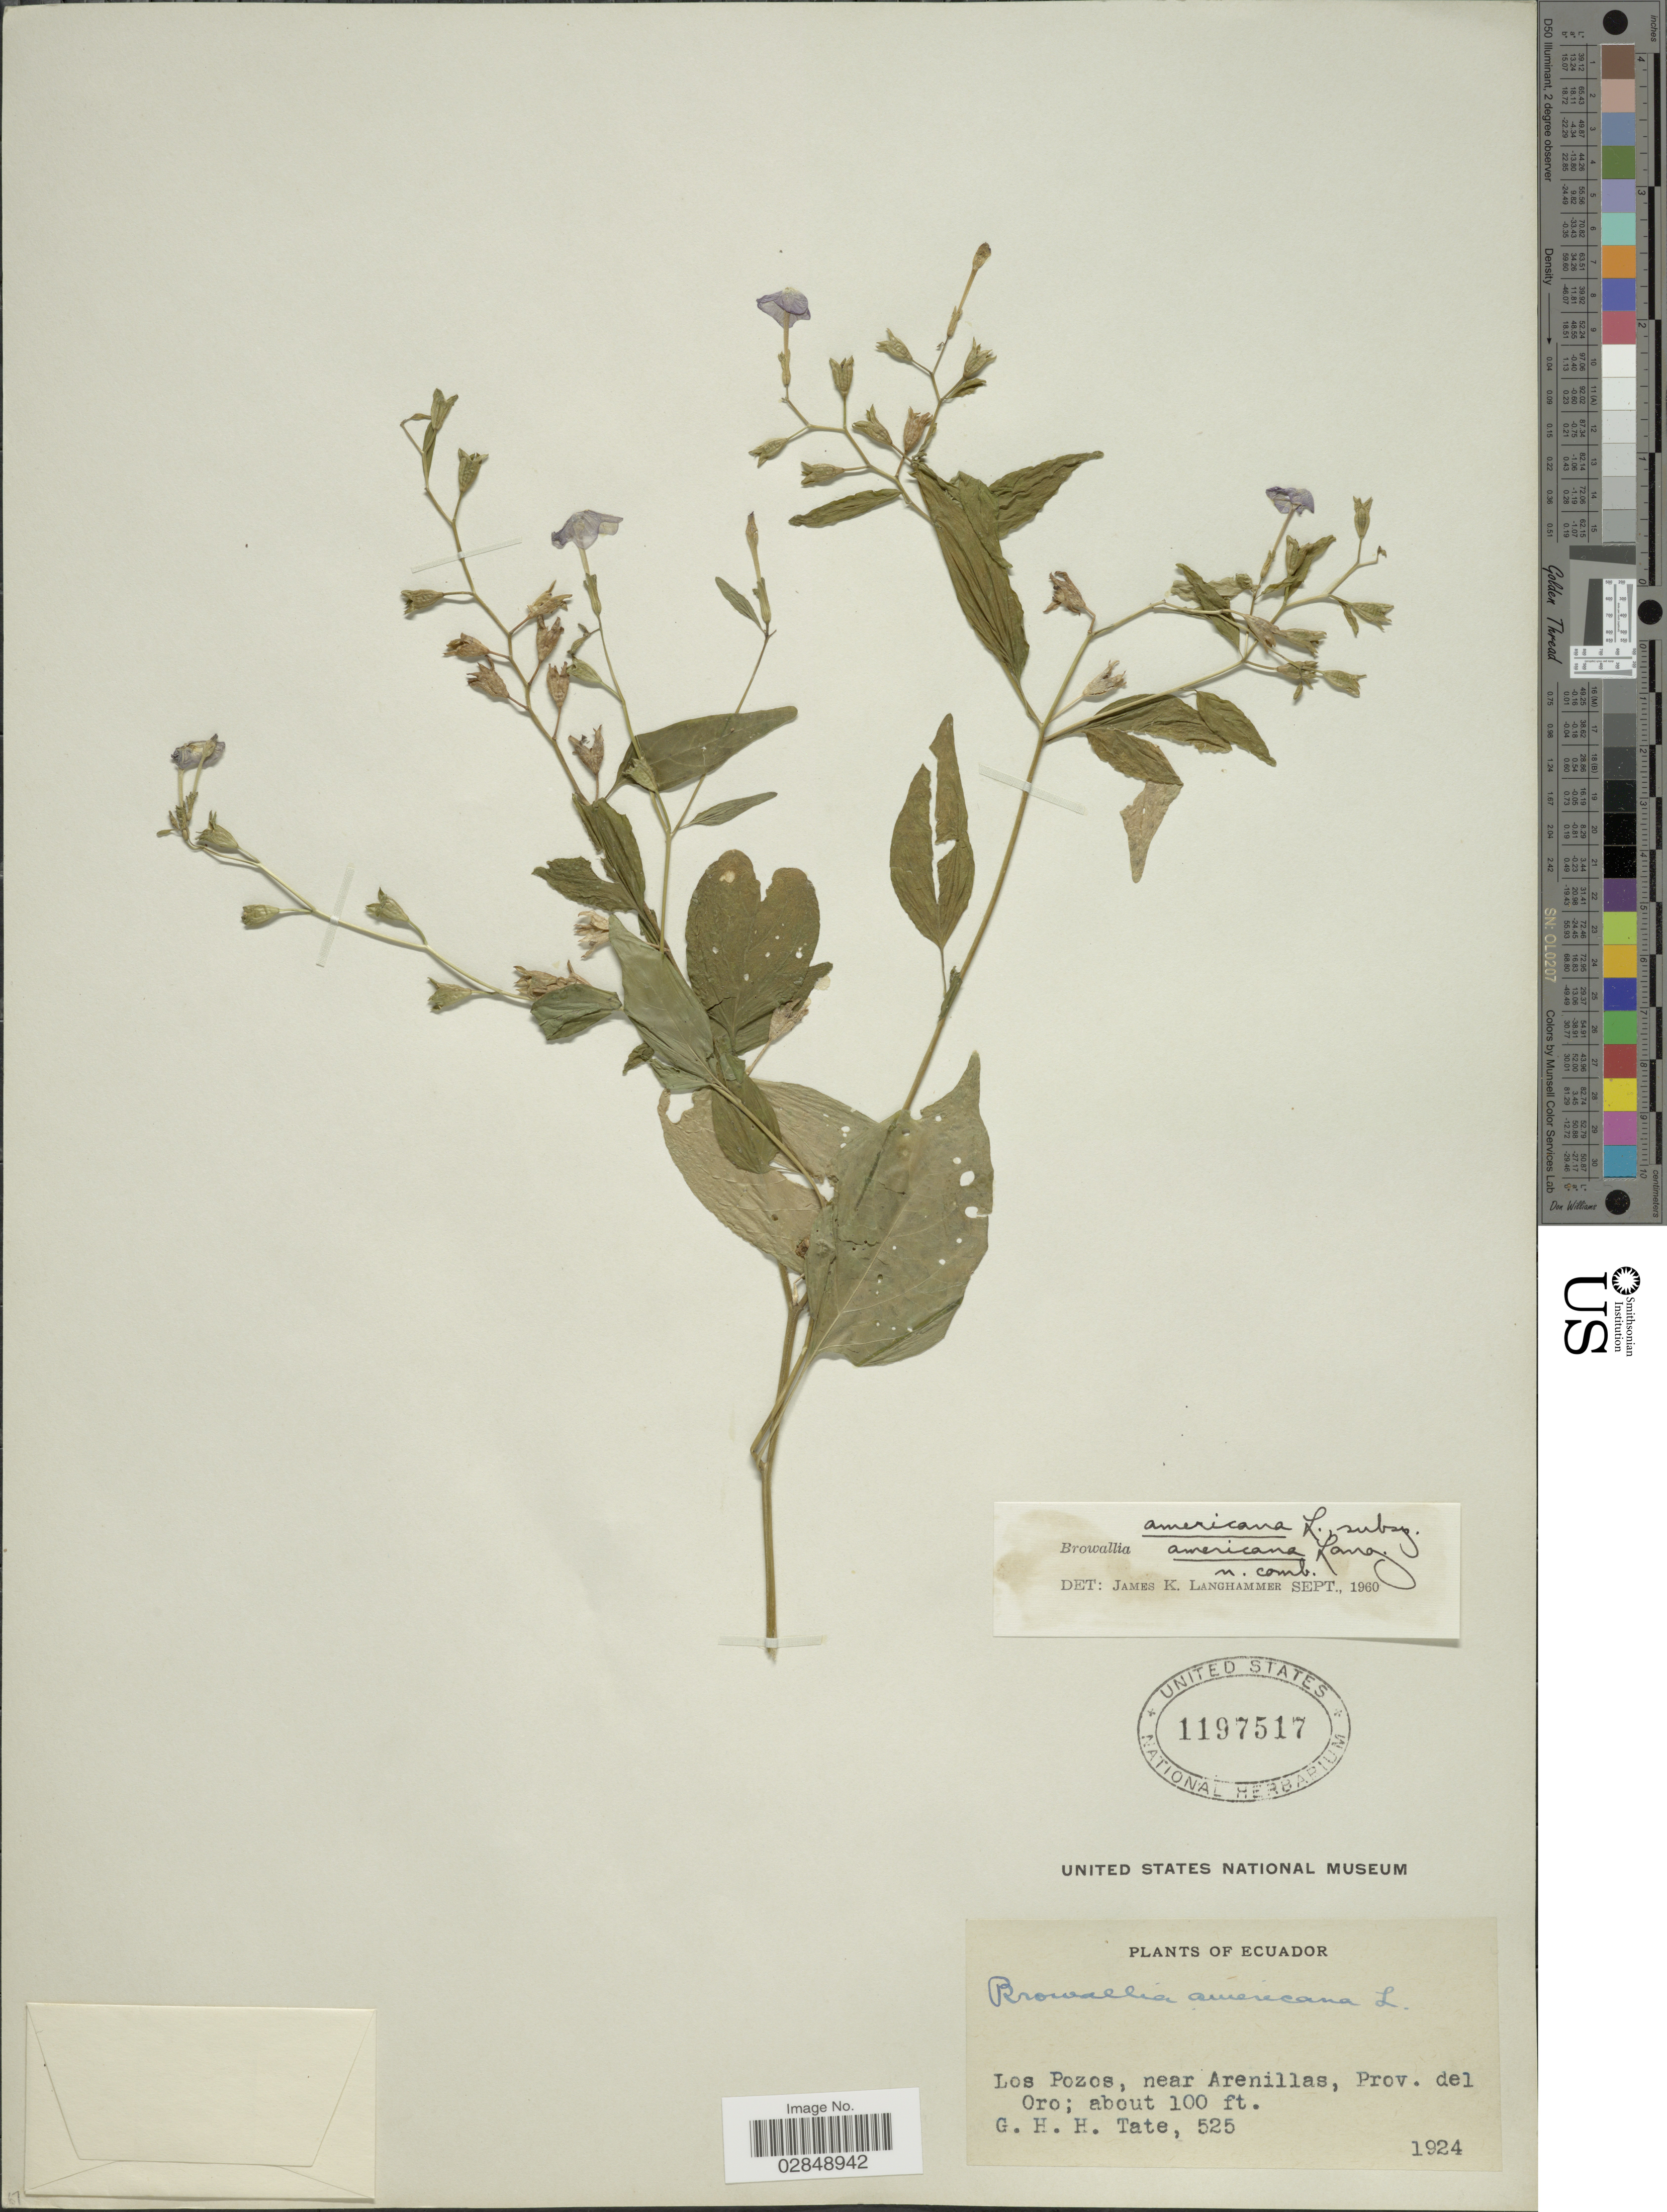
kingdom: Plantae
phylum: Tracheophyta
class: Magnoliopsida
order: Solanales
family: Solanaceae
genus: Browallia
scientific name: Browallia americana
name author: L.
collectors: G. H. H.Tate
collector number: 525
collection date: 1924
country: Ecuador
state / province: El Oro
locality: Los Pozos, near Arenillas, Prov. del Oro.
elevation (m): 30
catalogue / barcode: US 1197517